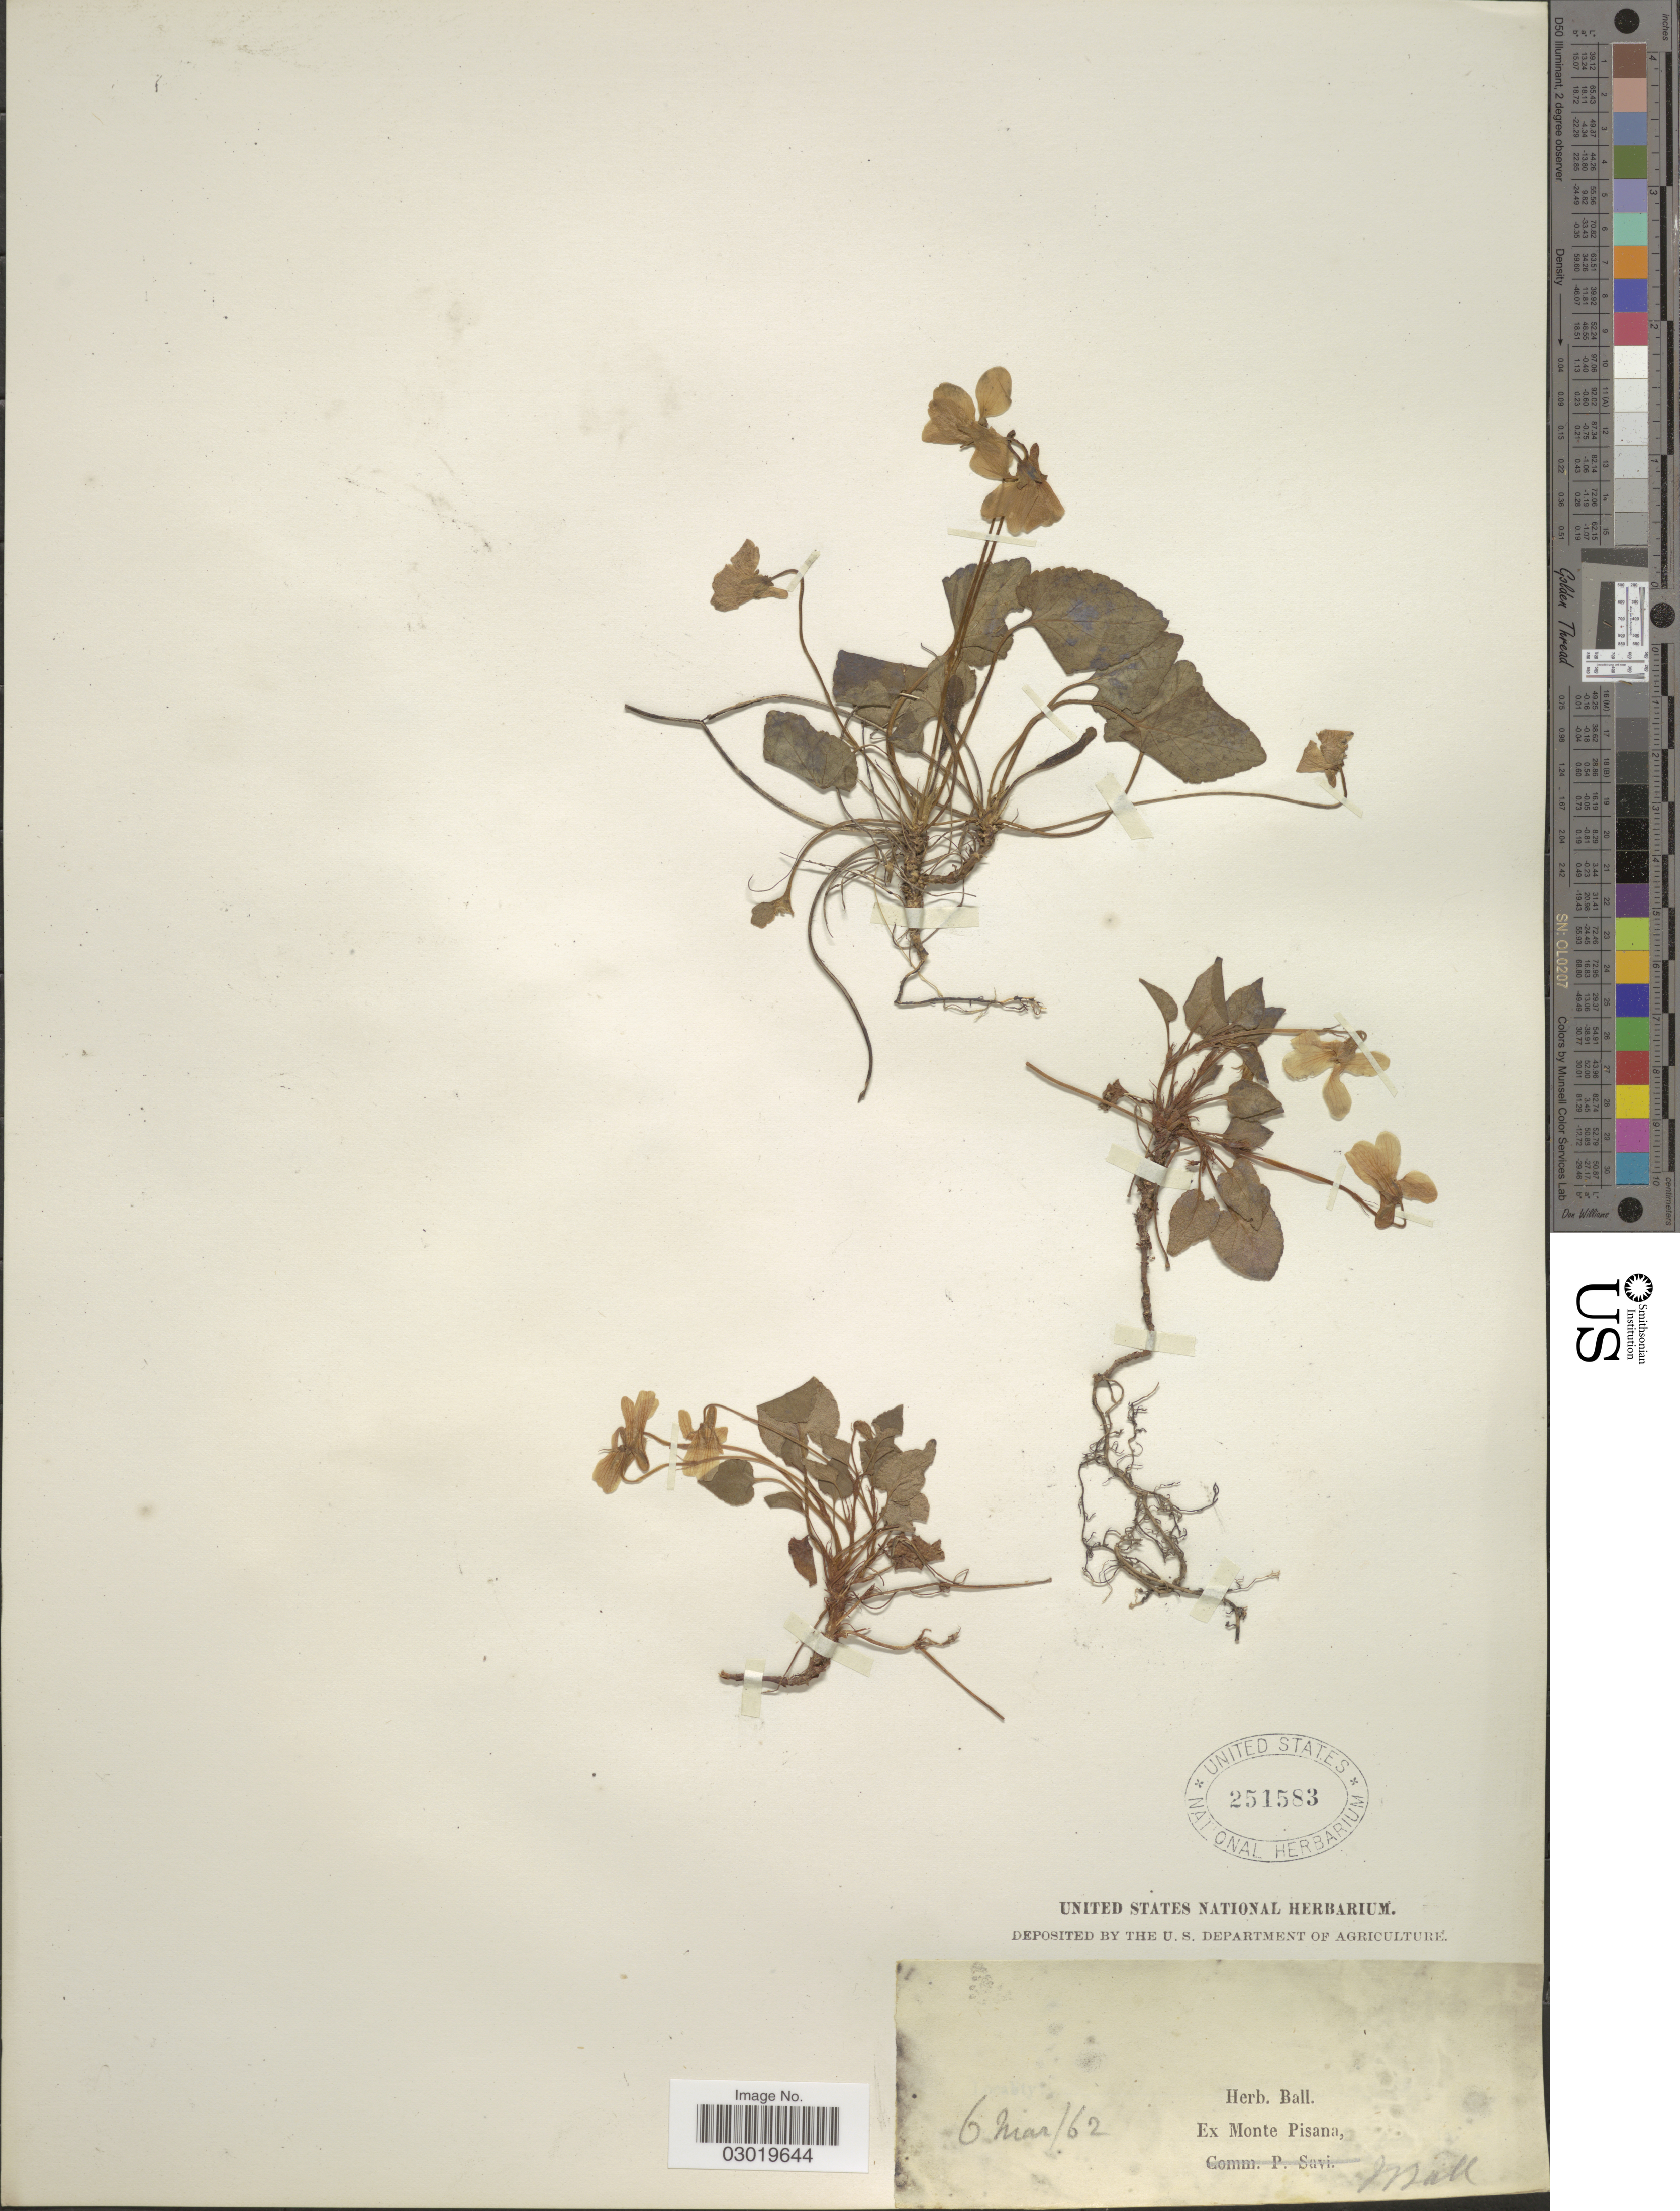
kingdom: Plantae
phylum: Tracheophyta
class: Magnoliopsida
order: Malpighiales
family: Violaceae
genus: Viola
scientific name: Viola sp.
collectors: J. Ball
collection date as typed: Transcribed d/m/y: 6/3/62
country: Italy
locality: Ex monte Pisana.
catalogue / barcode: US 251583